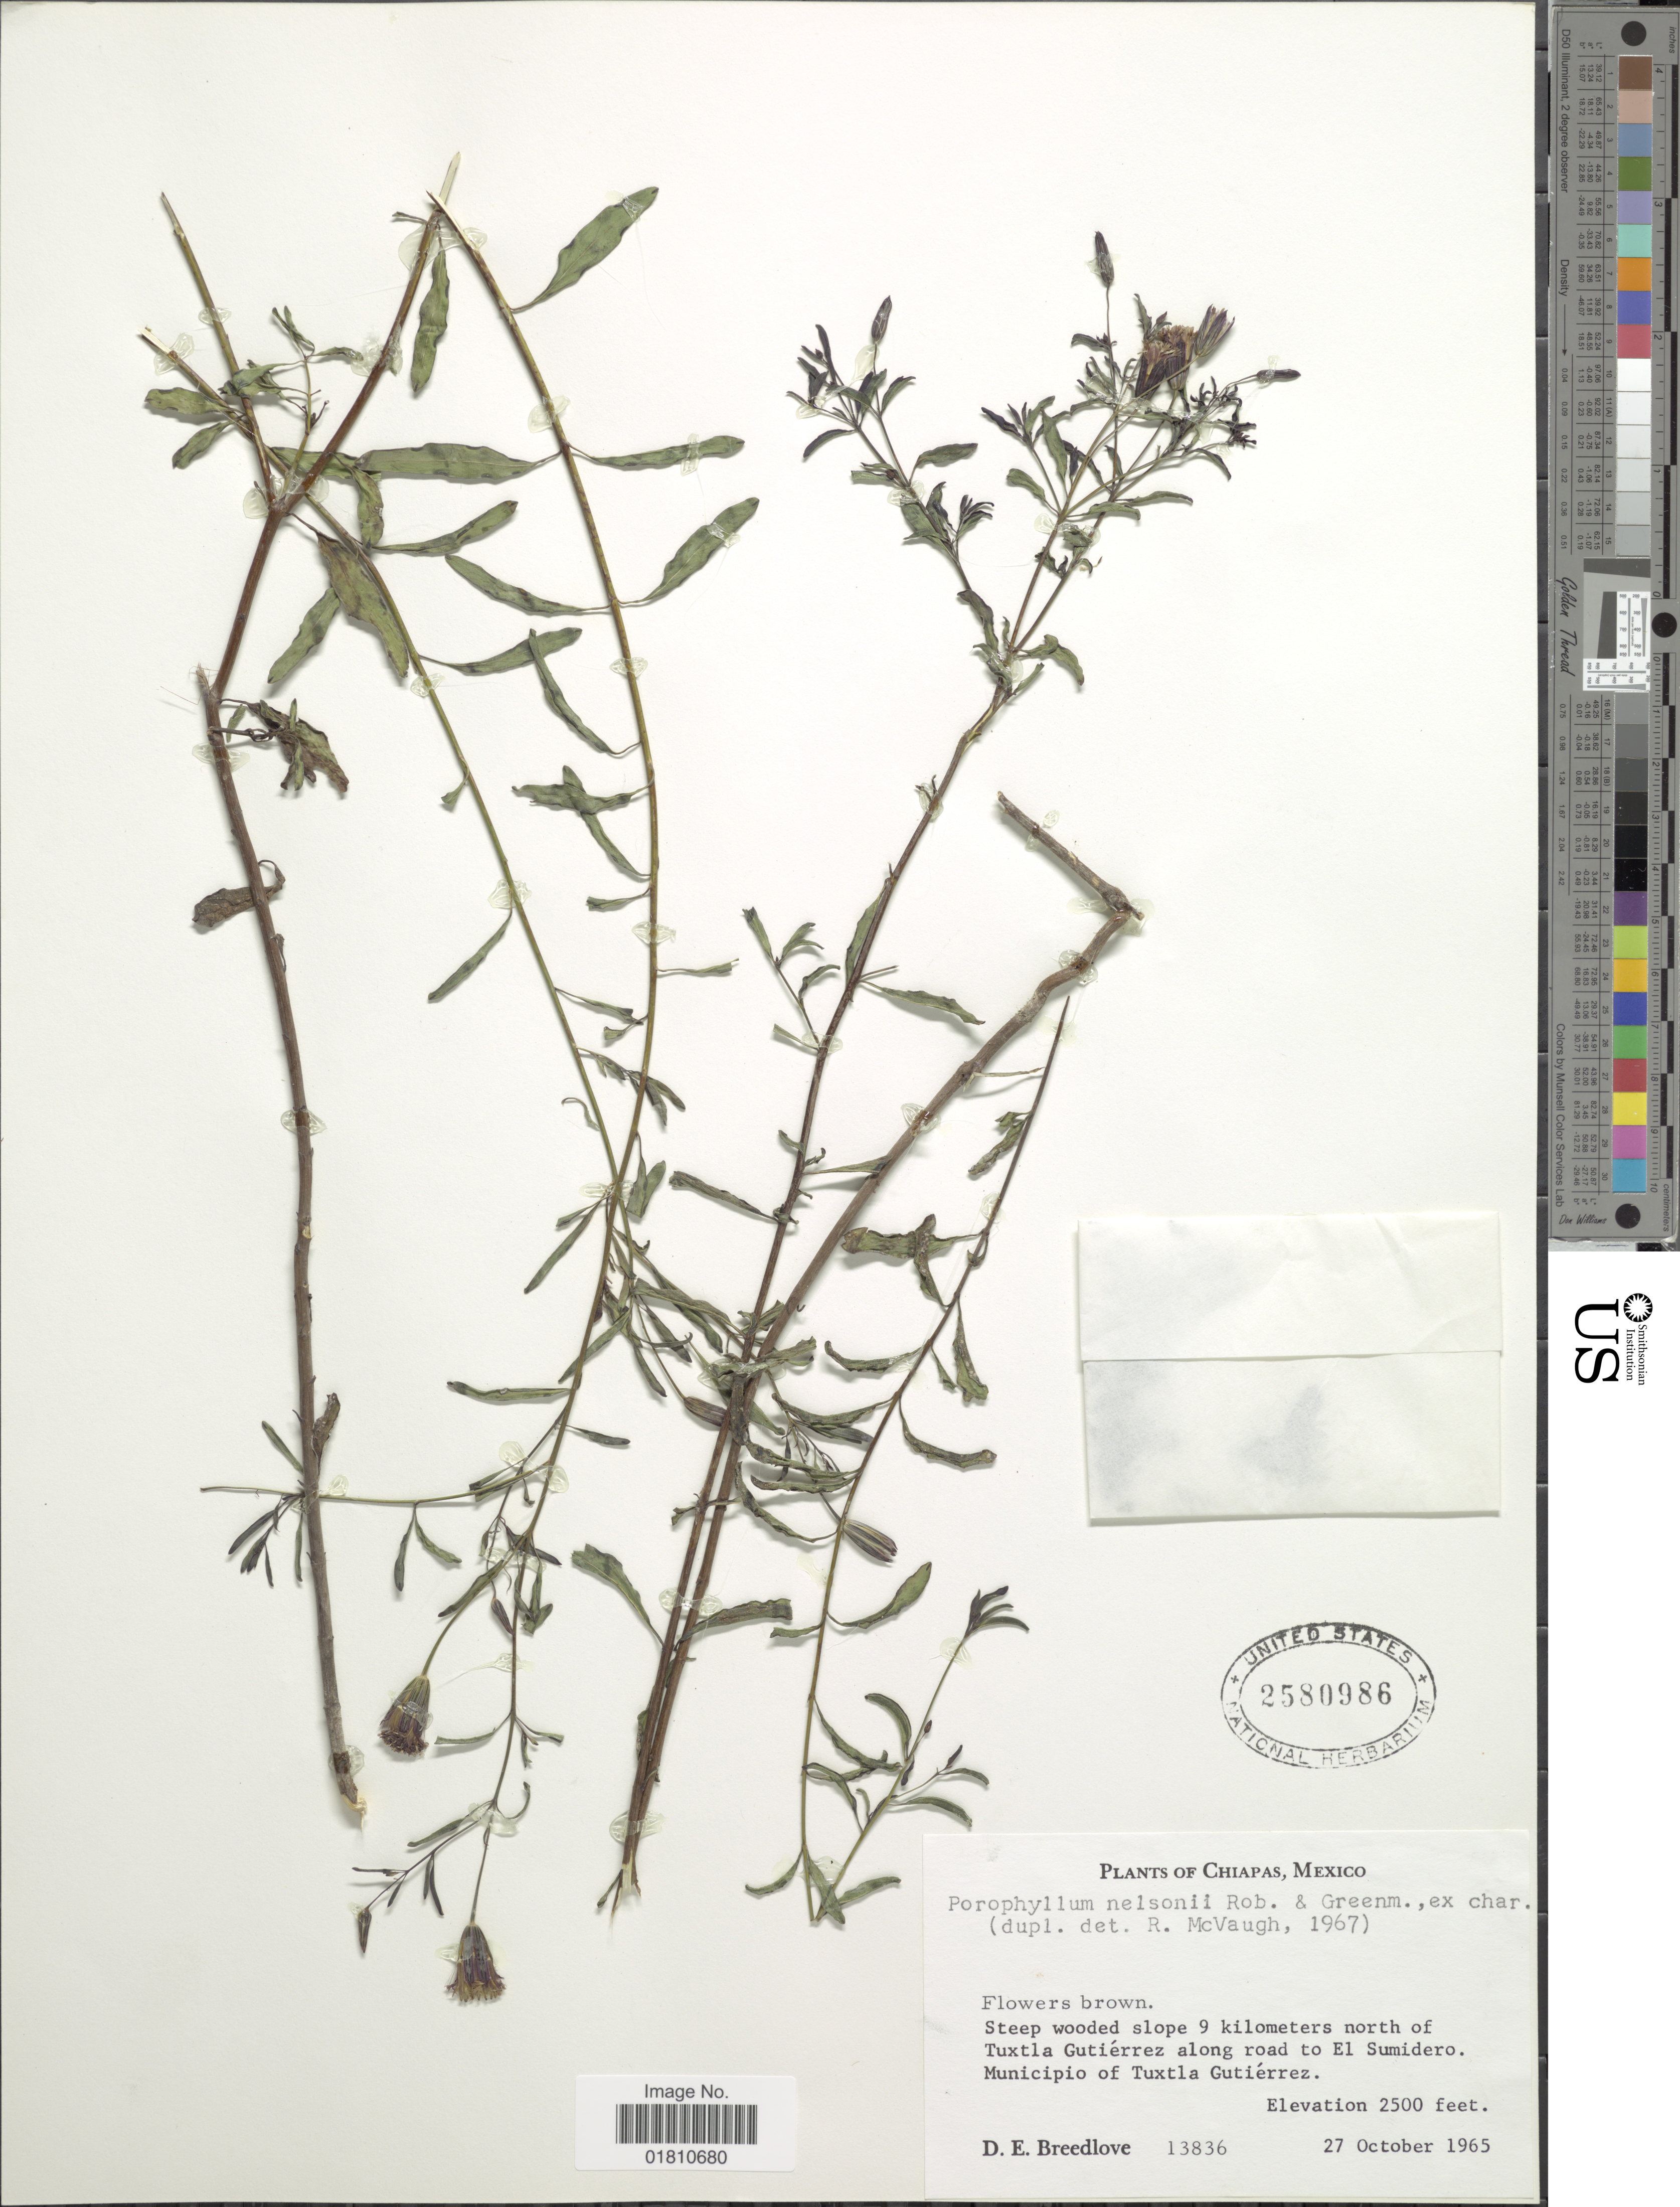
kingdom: Plantae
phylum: Tracheophyta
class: Magnoliopsida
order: Asterales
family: Asteraceae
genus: Porophyllum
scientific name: Porophyllum nelsonii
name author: B.L. Rob. & Greenm.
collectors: D. E. Breedlove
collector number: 13836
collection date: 1965-10-27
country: Mexico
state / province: Chiapas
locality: Steep wooded skioe 9 kilometers north of Tuctla Gutierrez along road to El Sumidero, Municipio of Tuxtla Gutierrez.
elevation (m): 762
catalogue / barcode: US 2580986